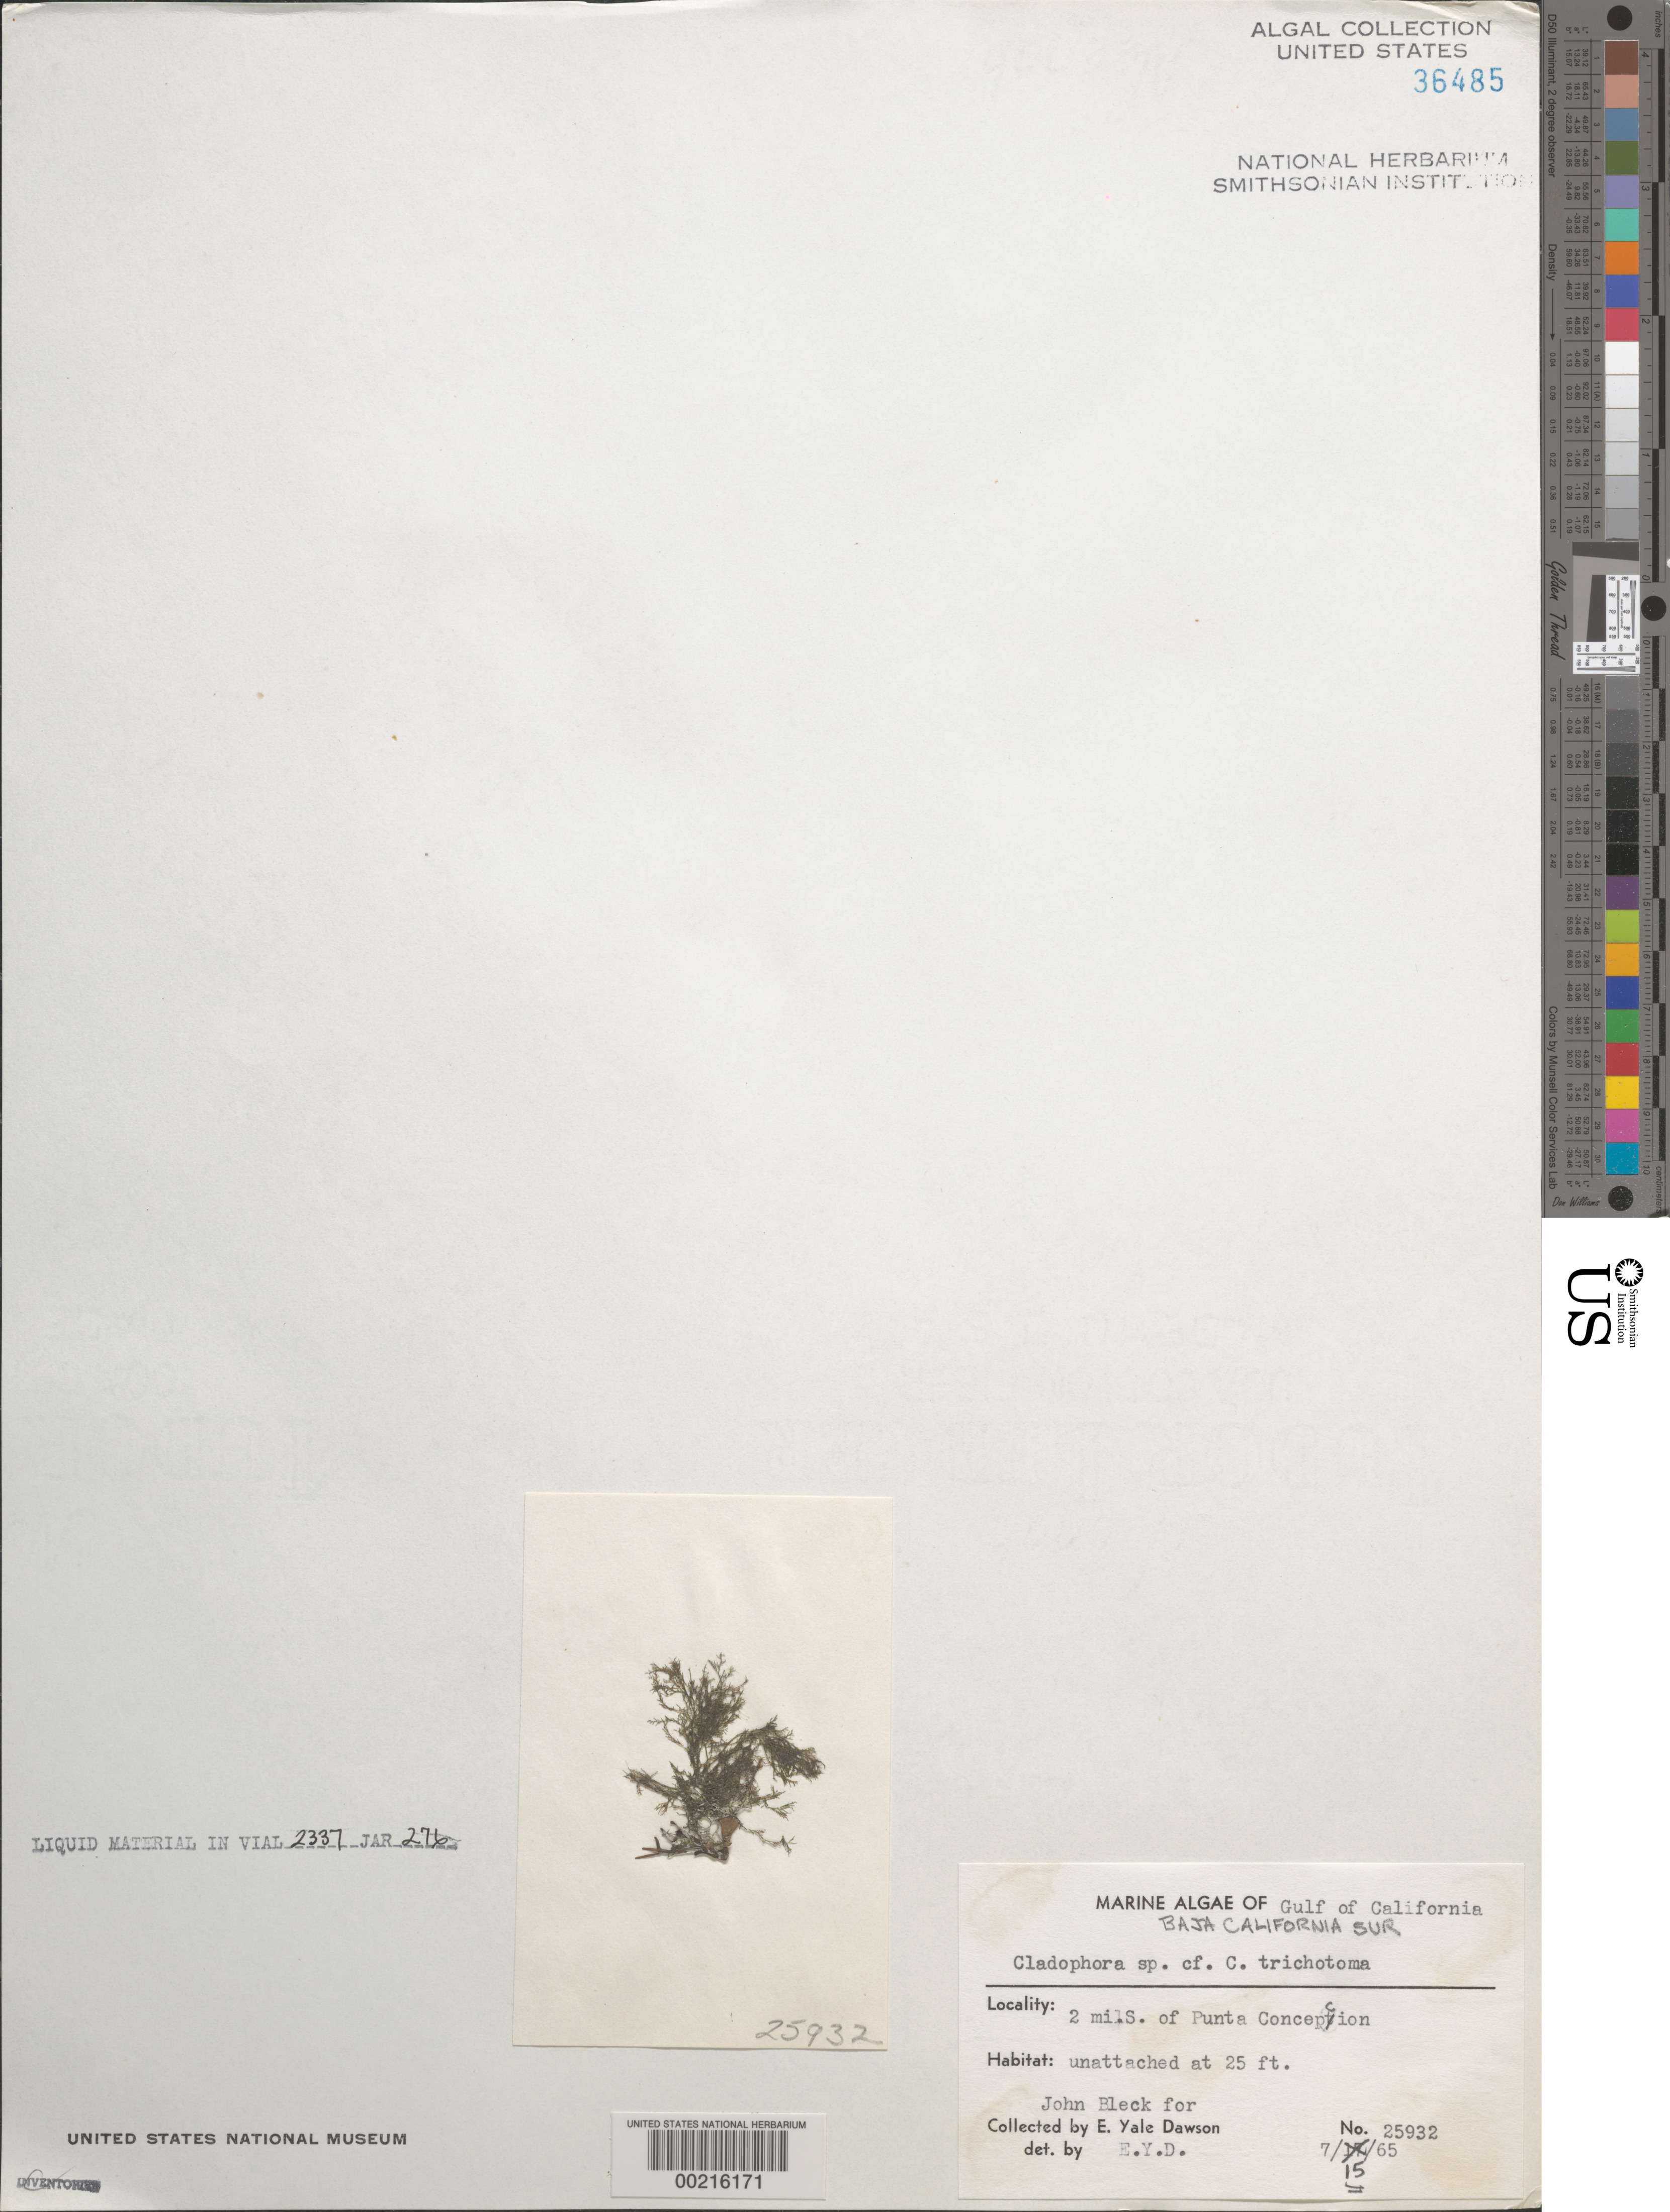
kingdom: Plantae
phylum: Chlorophyta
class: Ulvophyceae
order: Cladophorales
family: Cladophoraceae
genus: Cladophora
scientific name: Cladophora laetevirens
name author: (Dillwyn) Kütz.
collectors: J. Bleck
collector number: EYD 25932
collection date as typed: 15 Jul 1965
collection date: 1965-07-15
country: Mexico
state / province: Baja California Sur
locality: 2 miles south of Punta Concepcion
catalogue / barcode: US 36485